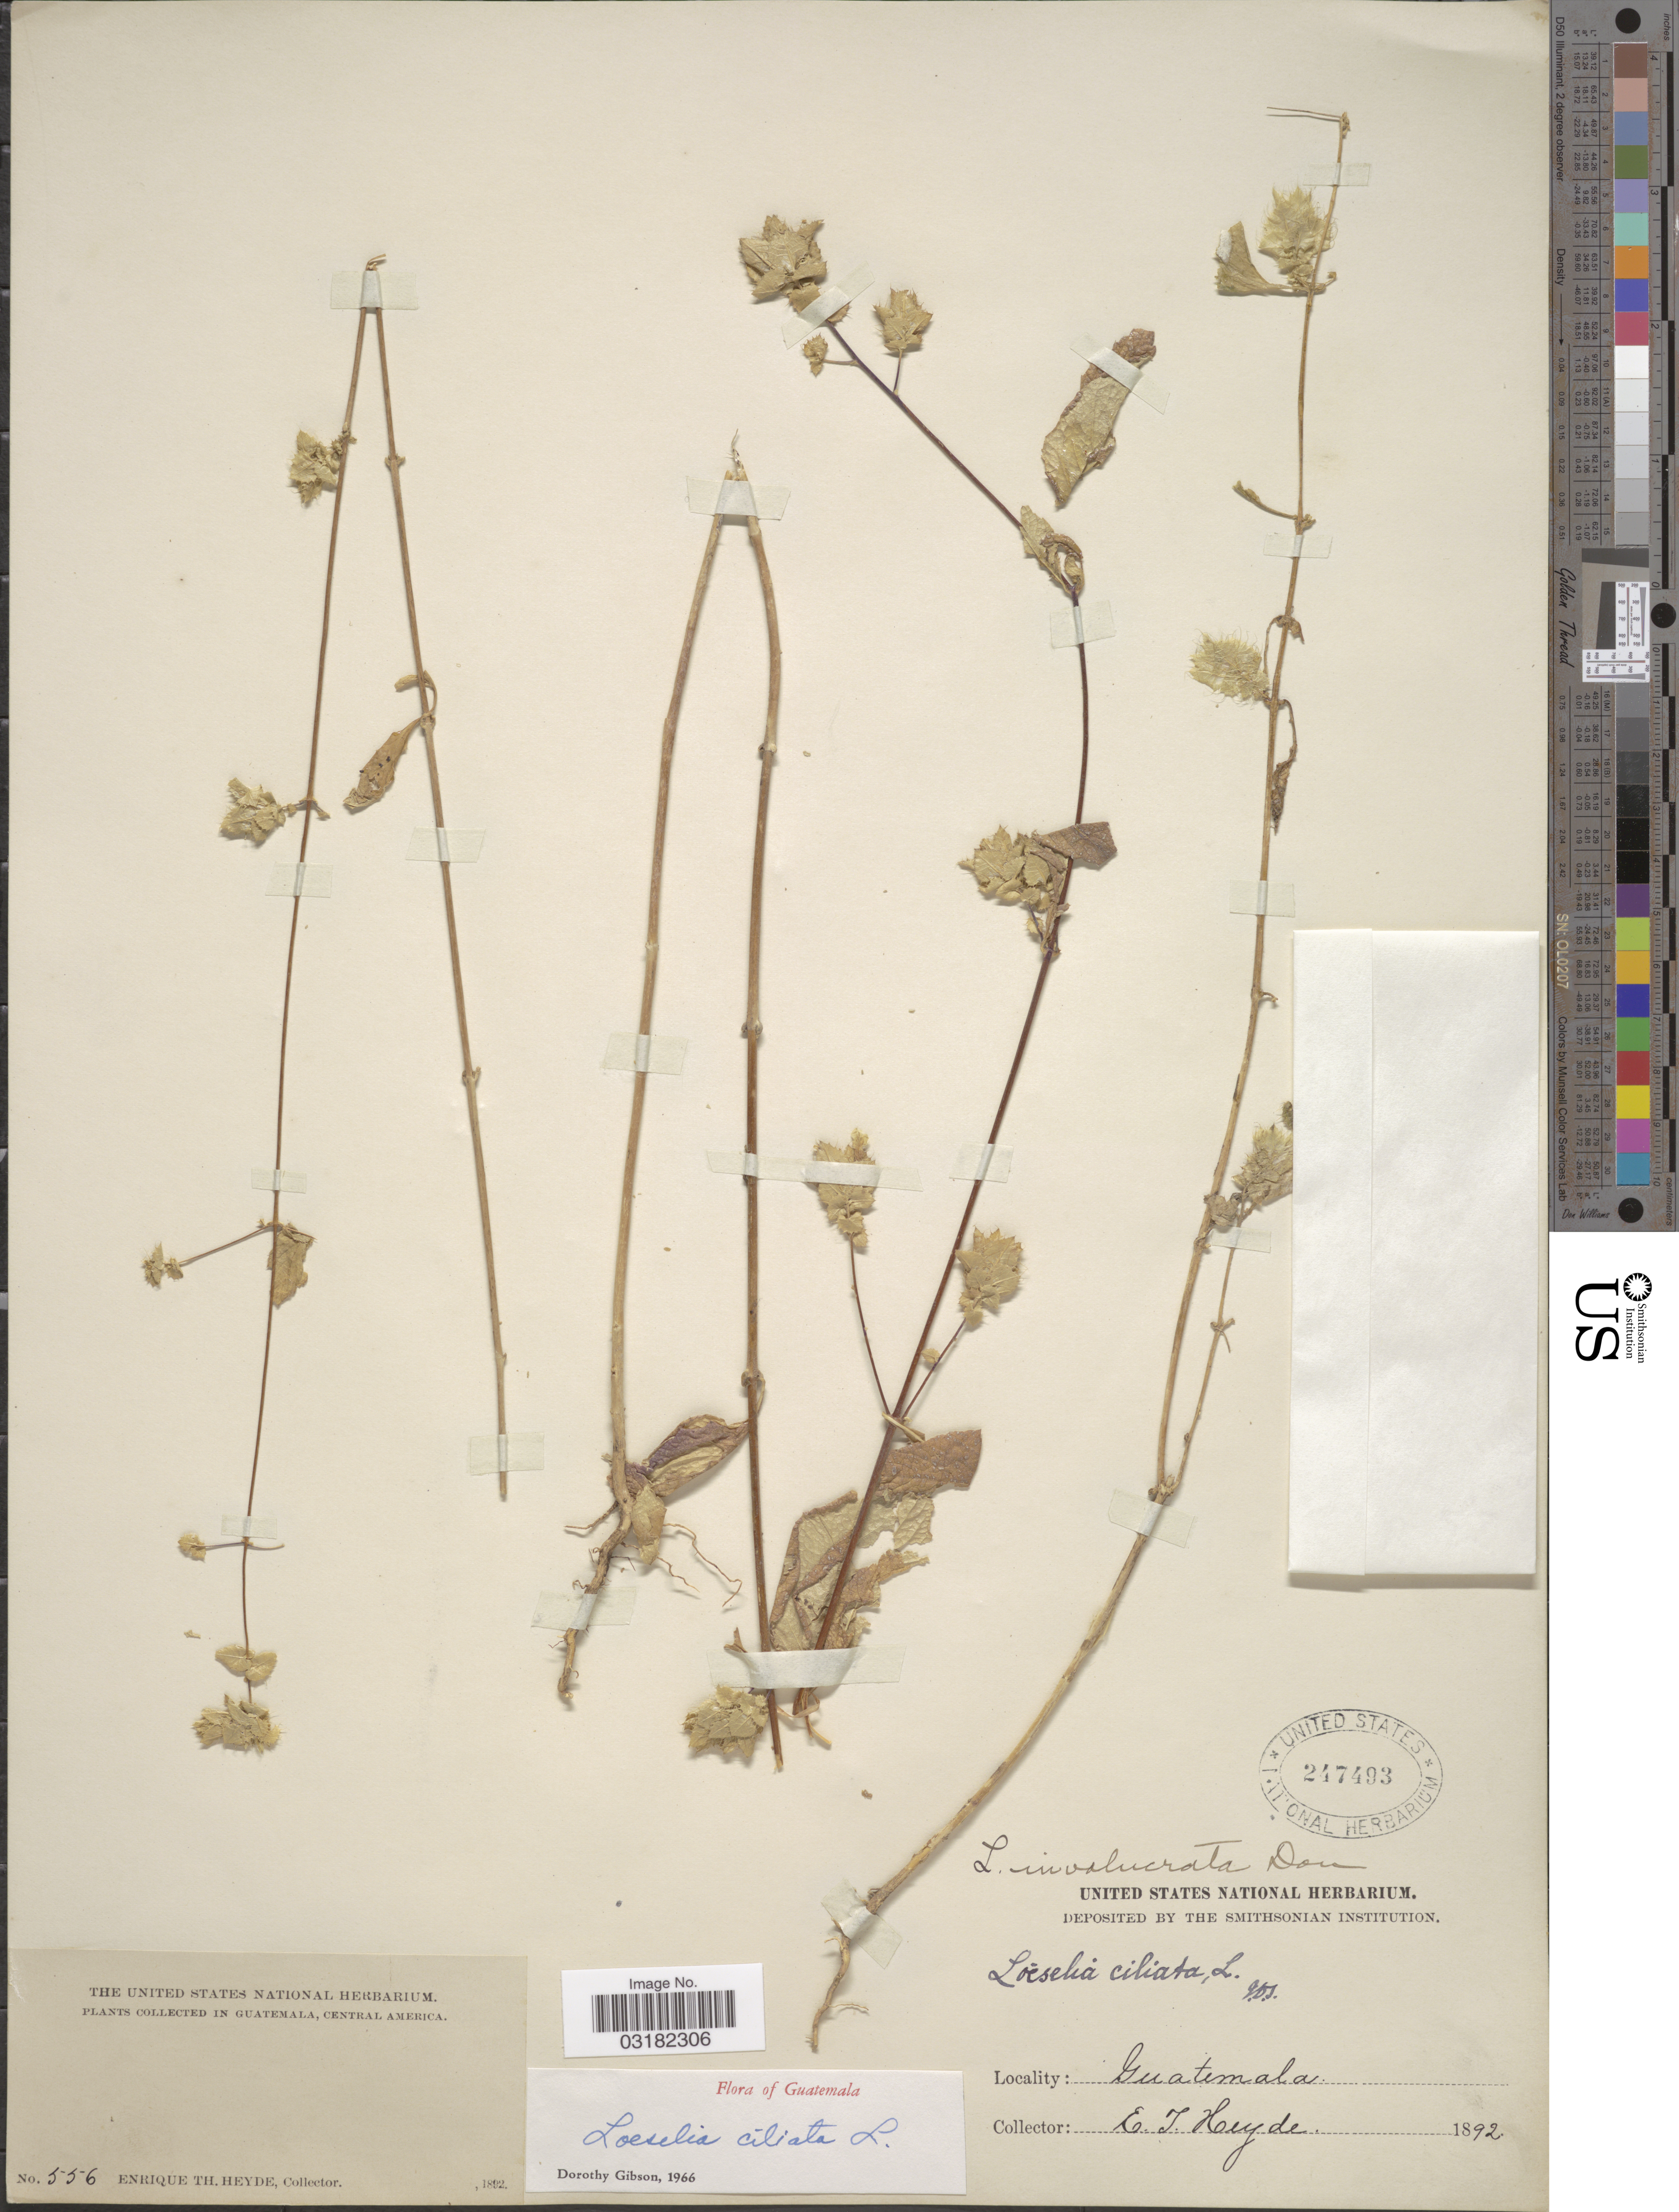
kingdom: Plantae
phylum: Tracheophyta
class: Magnoliopsida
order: Ericales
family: Polemoniaceae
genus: Loeselia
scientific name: Loeselia ciliata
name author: L.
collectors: E. T. Heyde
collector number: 556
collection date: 1892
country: Guatemala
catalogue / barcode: US 247493